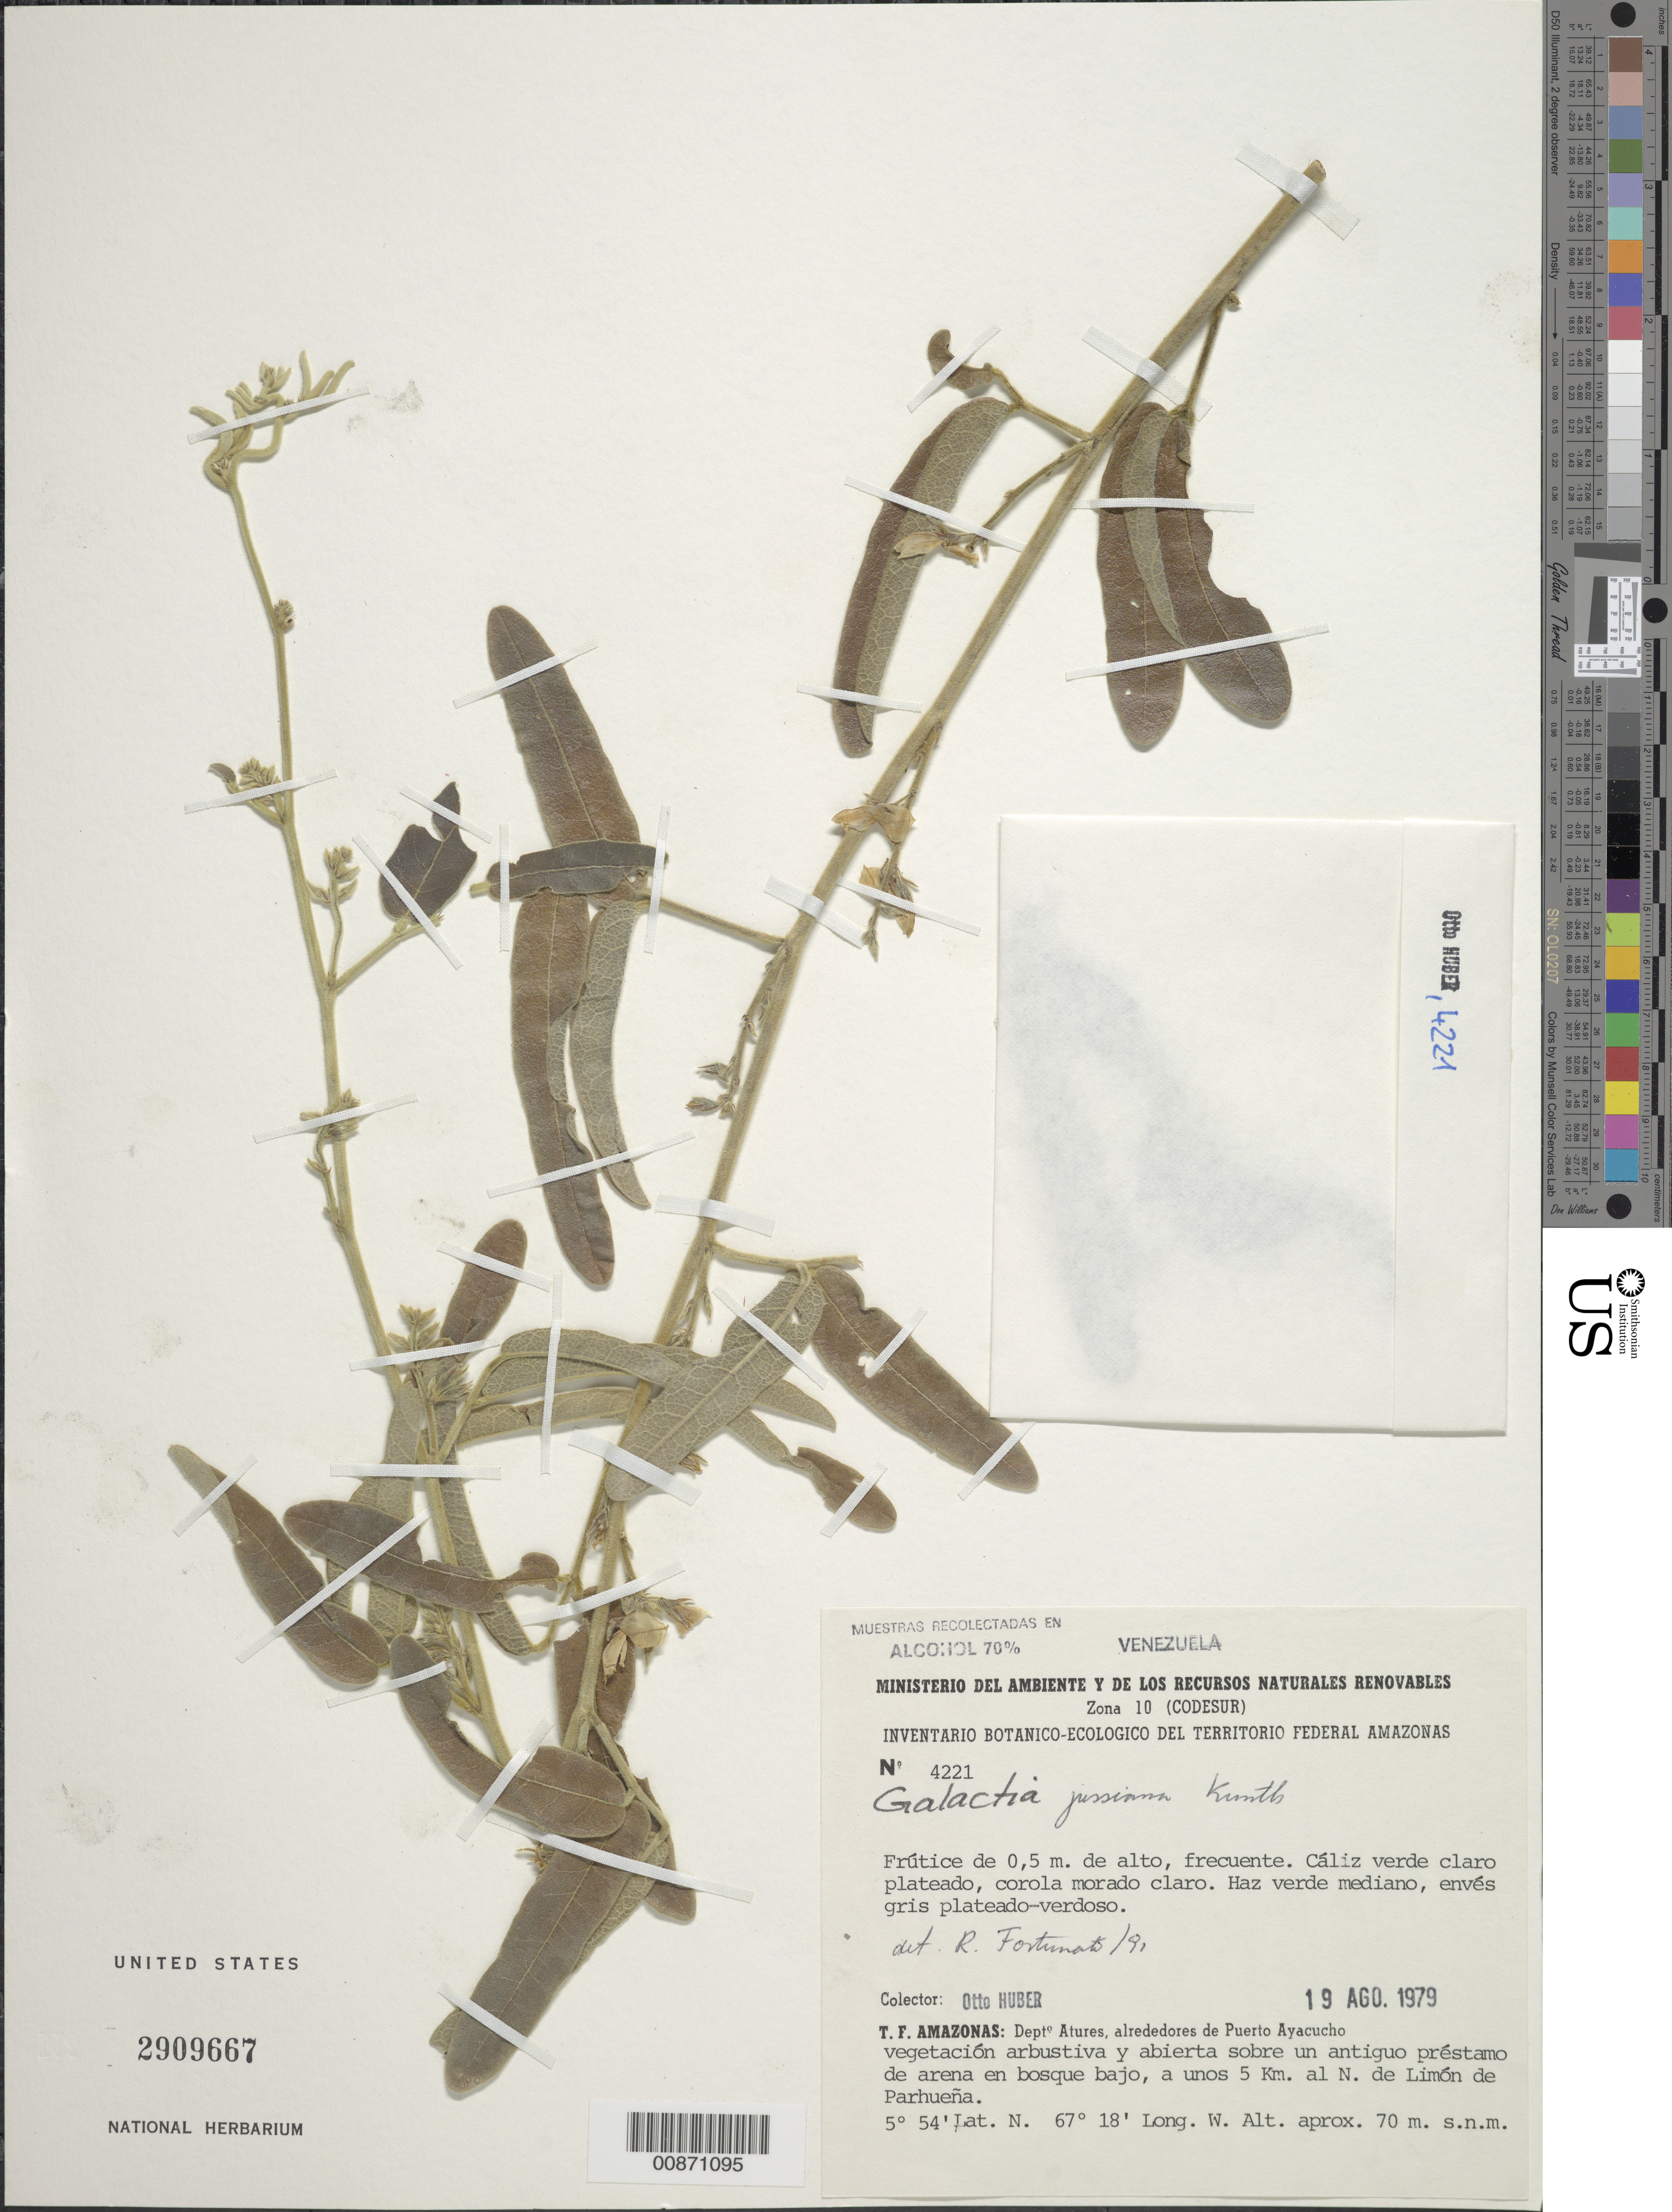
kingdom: Plantae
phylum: Tracheophyta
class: Magnoliopsida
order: Fabales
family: Fabaceae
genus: Galactia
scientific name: Galactia jussiaeana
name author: Kunth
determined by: Fortunata, R.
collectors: O. Huber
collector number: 4221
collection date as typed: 19-Aug-79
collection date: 1979-08-19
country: Venezuela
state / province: Amazonas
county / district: Atures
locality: Puerto Ayacucho, 5 km N de Limon de Parhueña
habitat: Vegetación arbustiva y abierta sobre un antiguo prestamo de arena en bosque bajo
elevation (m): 70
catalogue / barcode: US 2909667